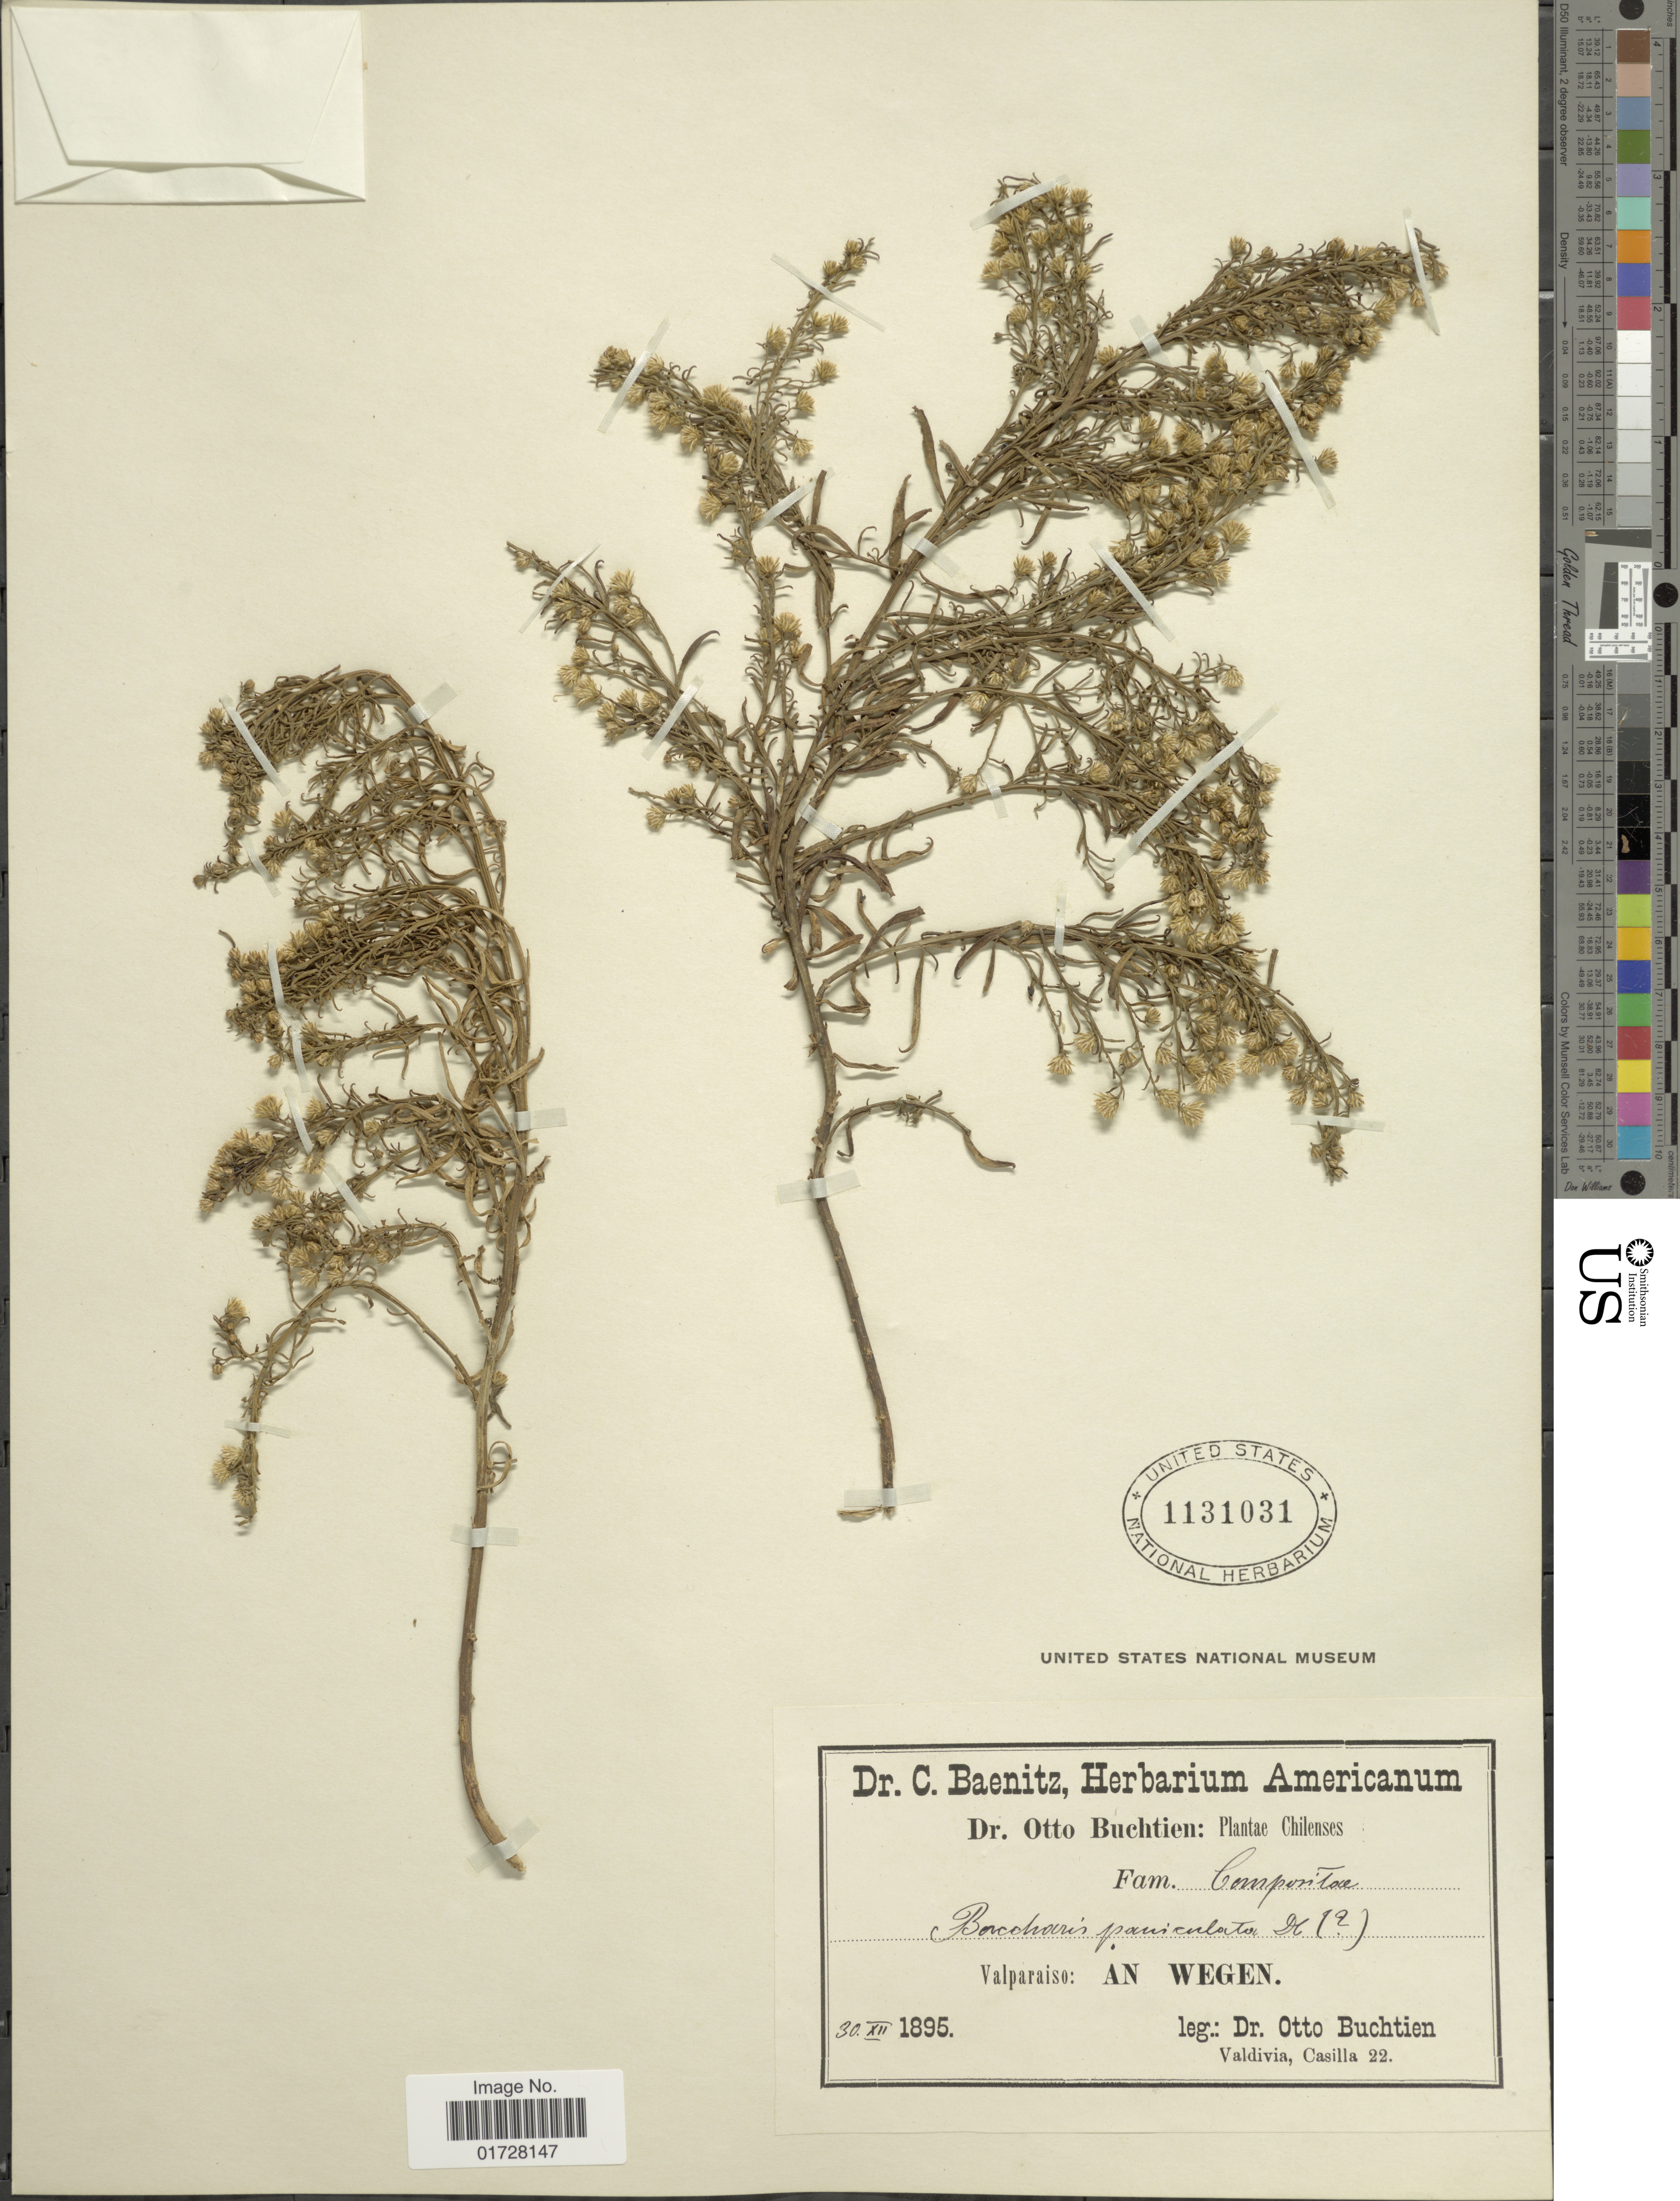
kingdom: Plantae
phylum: Tracheophyta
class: Magnoliopsida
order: Asterales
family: Asteraceae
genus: Baccharis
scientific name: Baccharis paniculata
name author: DC.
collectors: O. Buchtien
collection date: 1895-12-30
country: Chile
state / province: Valparaíso (V)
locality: An Wegen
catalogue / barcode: US 1131031